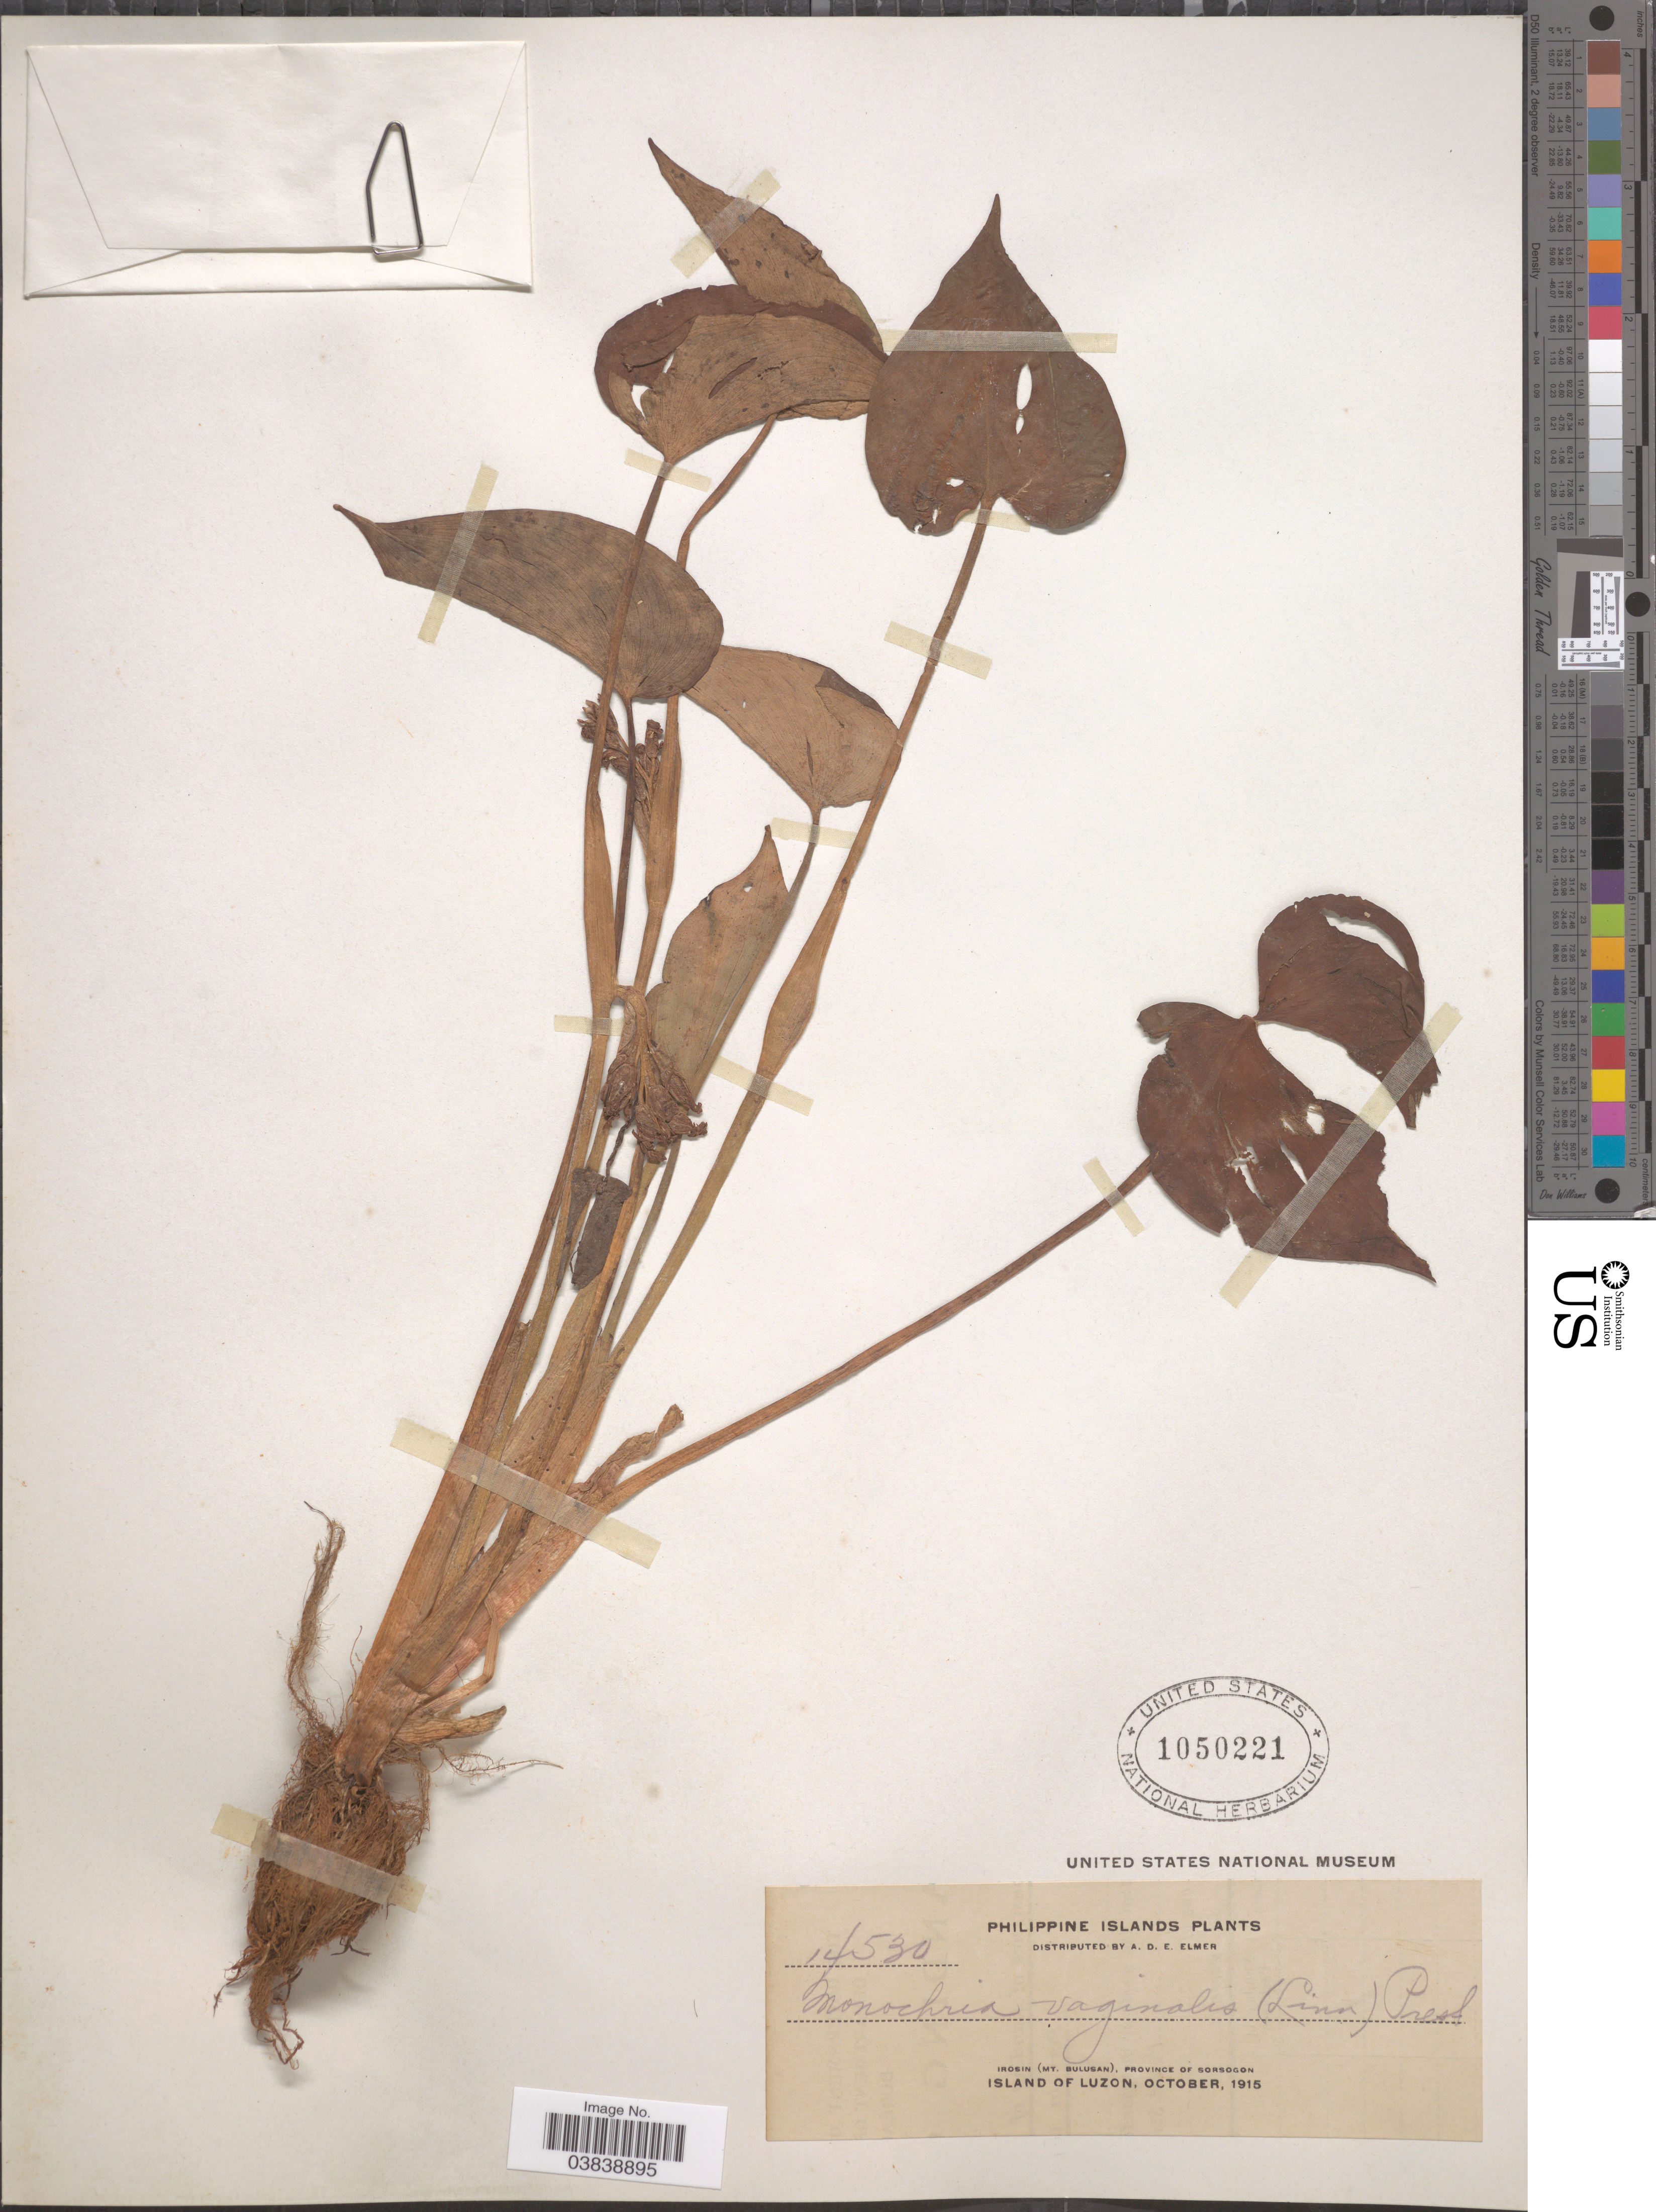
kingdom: Plantae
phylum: Tracheophyta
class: Liliopsida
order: Commelinales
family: Pontederiaceae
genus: Monochoria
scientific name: Monochoria vaginalis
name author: (Burm. f.) C. Presl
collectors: A. D. E. Elmer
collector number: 14530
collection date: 1915-10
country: Philippines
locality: Philippine Islands. Irosin (Mt. Bulusan), Province of Sorsogon. Island of Luzon.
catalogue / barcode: US 1050221